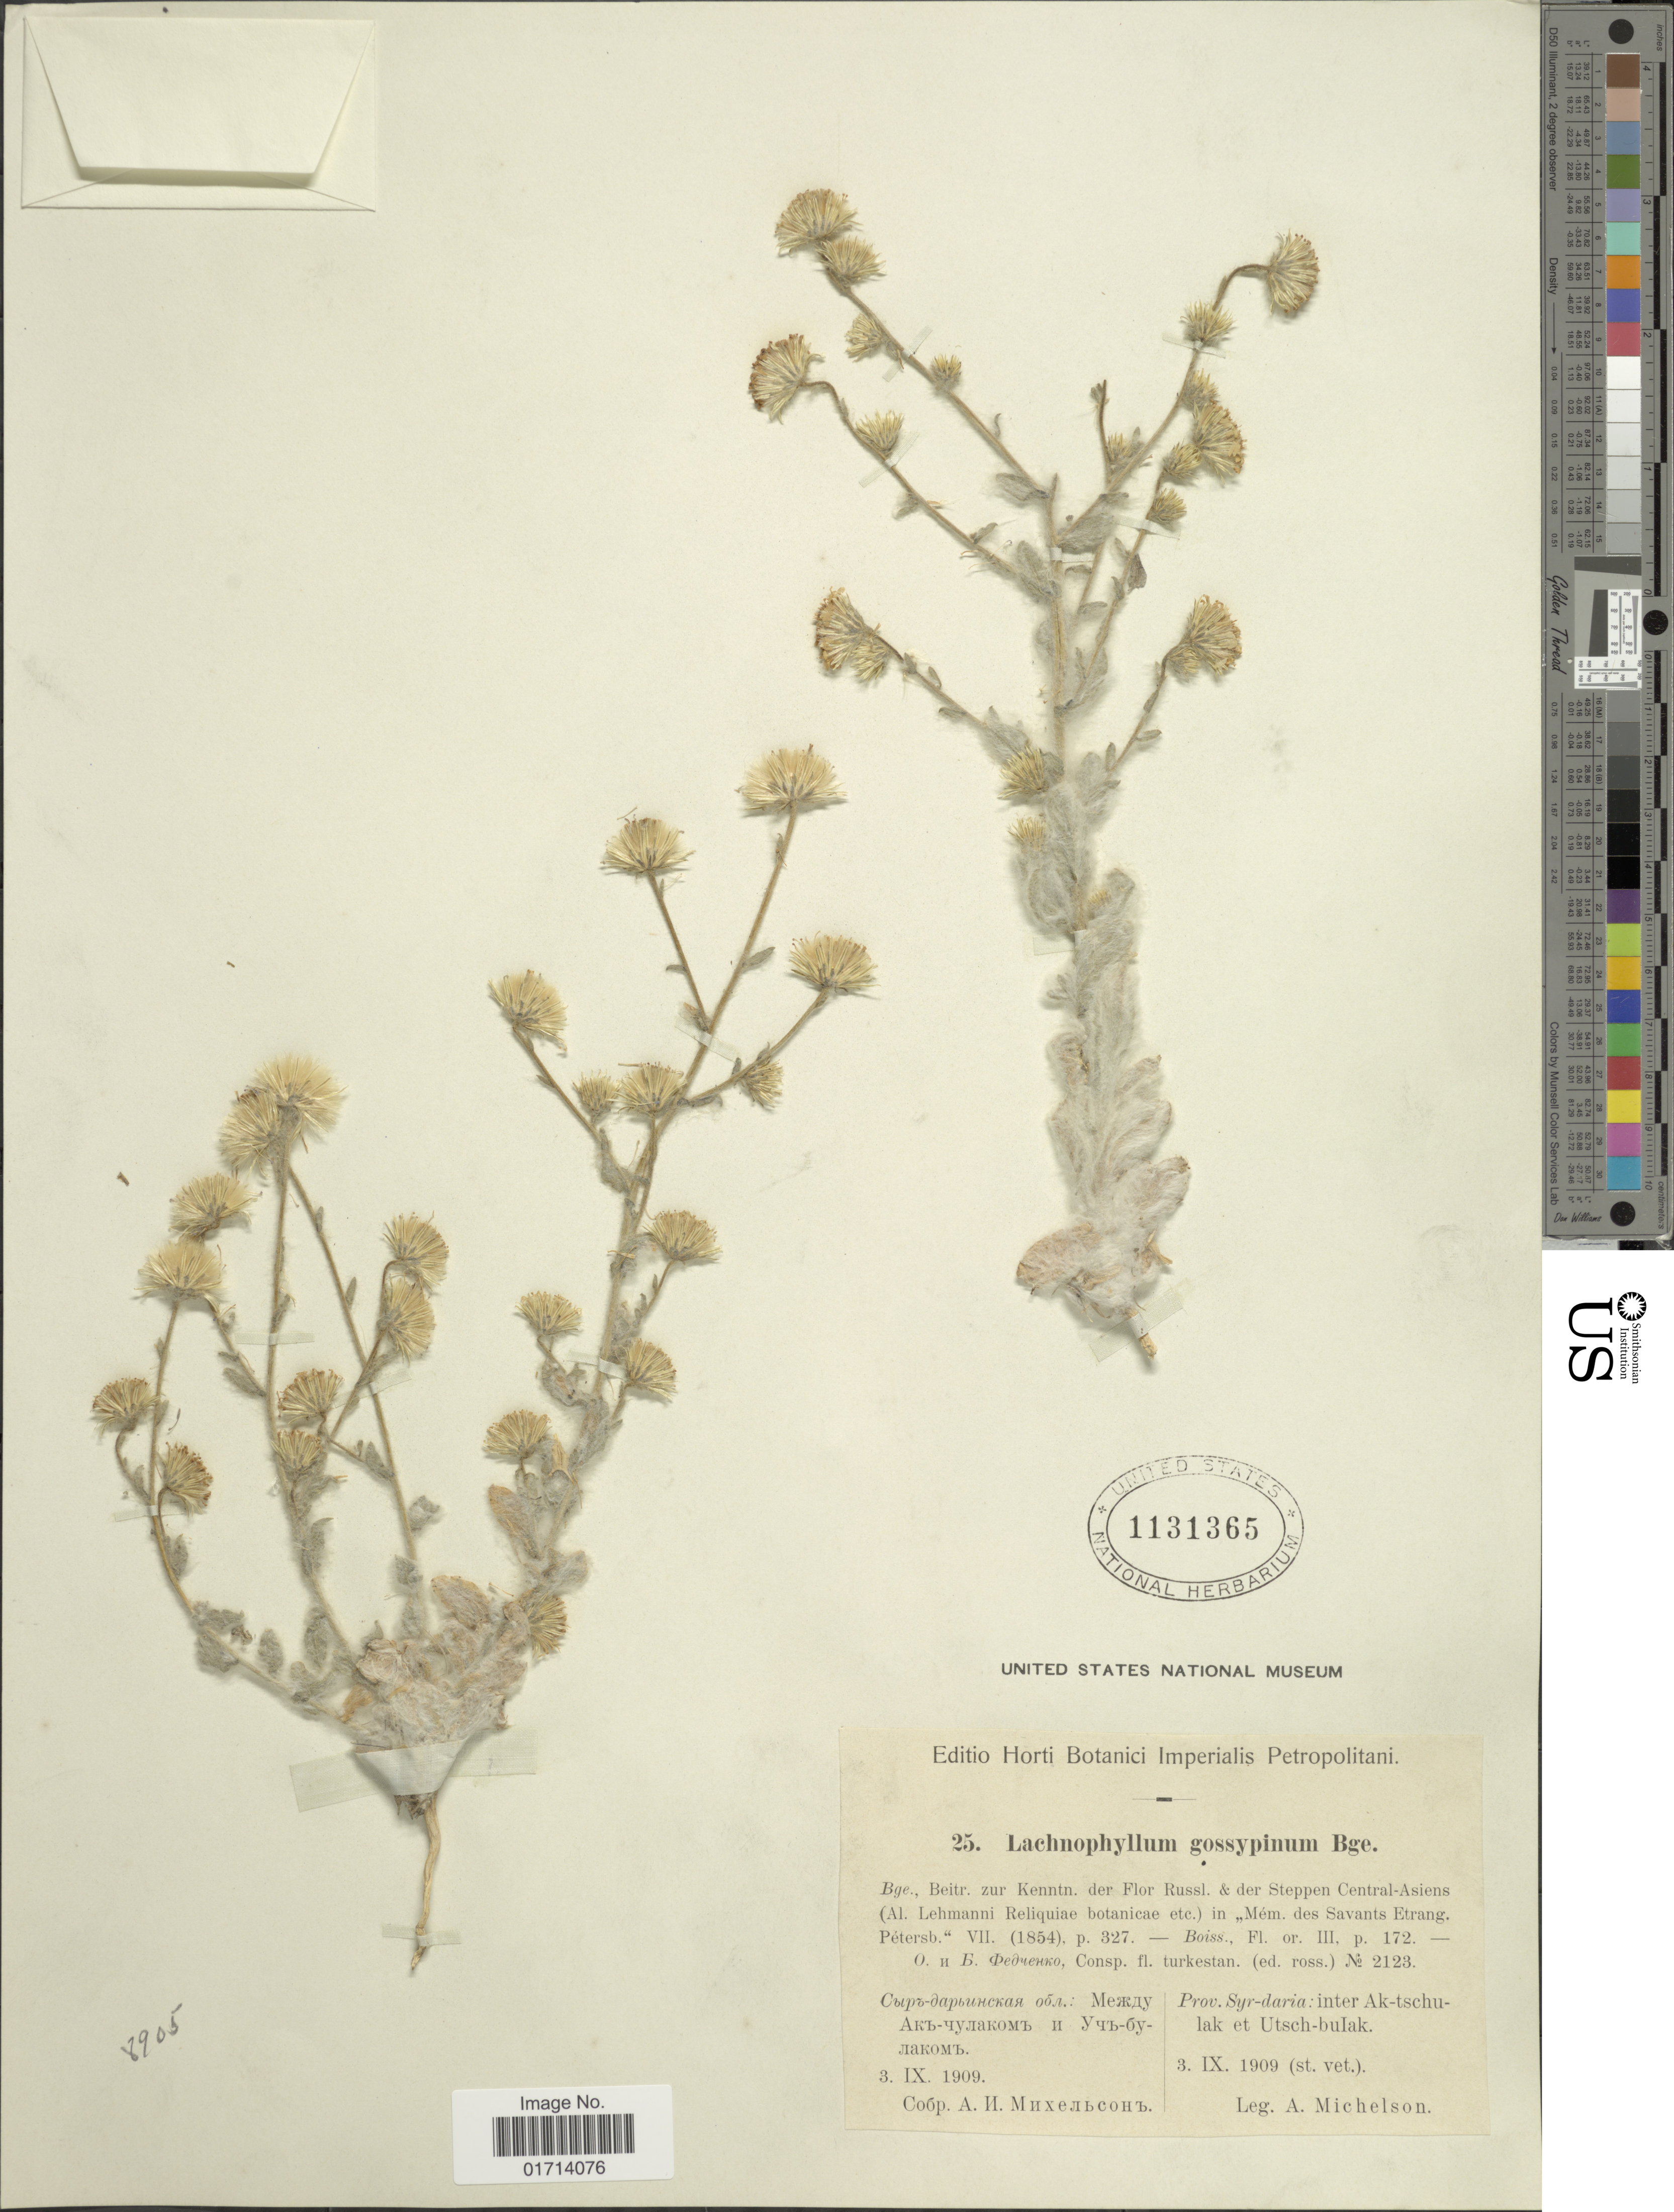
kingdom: Plantae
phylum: Tracheophyta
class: Magnoliopsida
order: Asterales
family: Asteraceae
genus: Lachnophyllum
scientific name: Lachnophyllum gossypinum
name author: Bunge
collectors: A. Michelson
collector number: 25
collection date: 1909-09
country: Uzbekistan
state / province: Sirdaryo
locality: Prov. Syr-daria: inter Ak-Tschulak et Utsch-bulak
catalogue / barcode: US 1131365